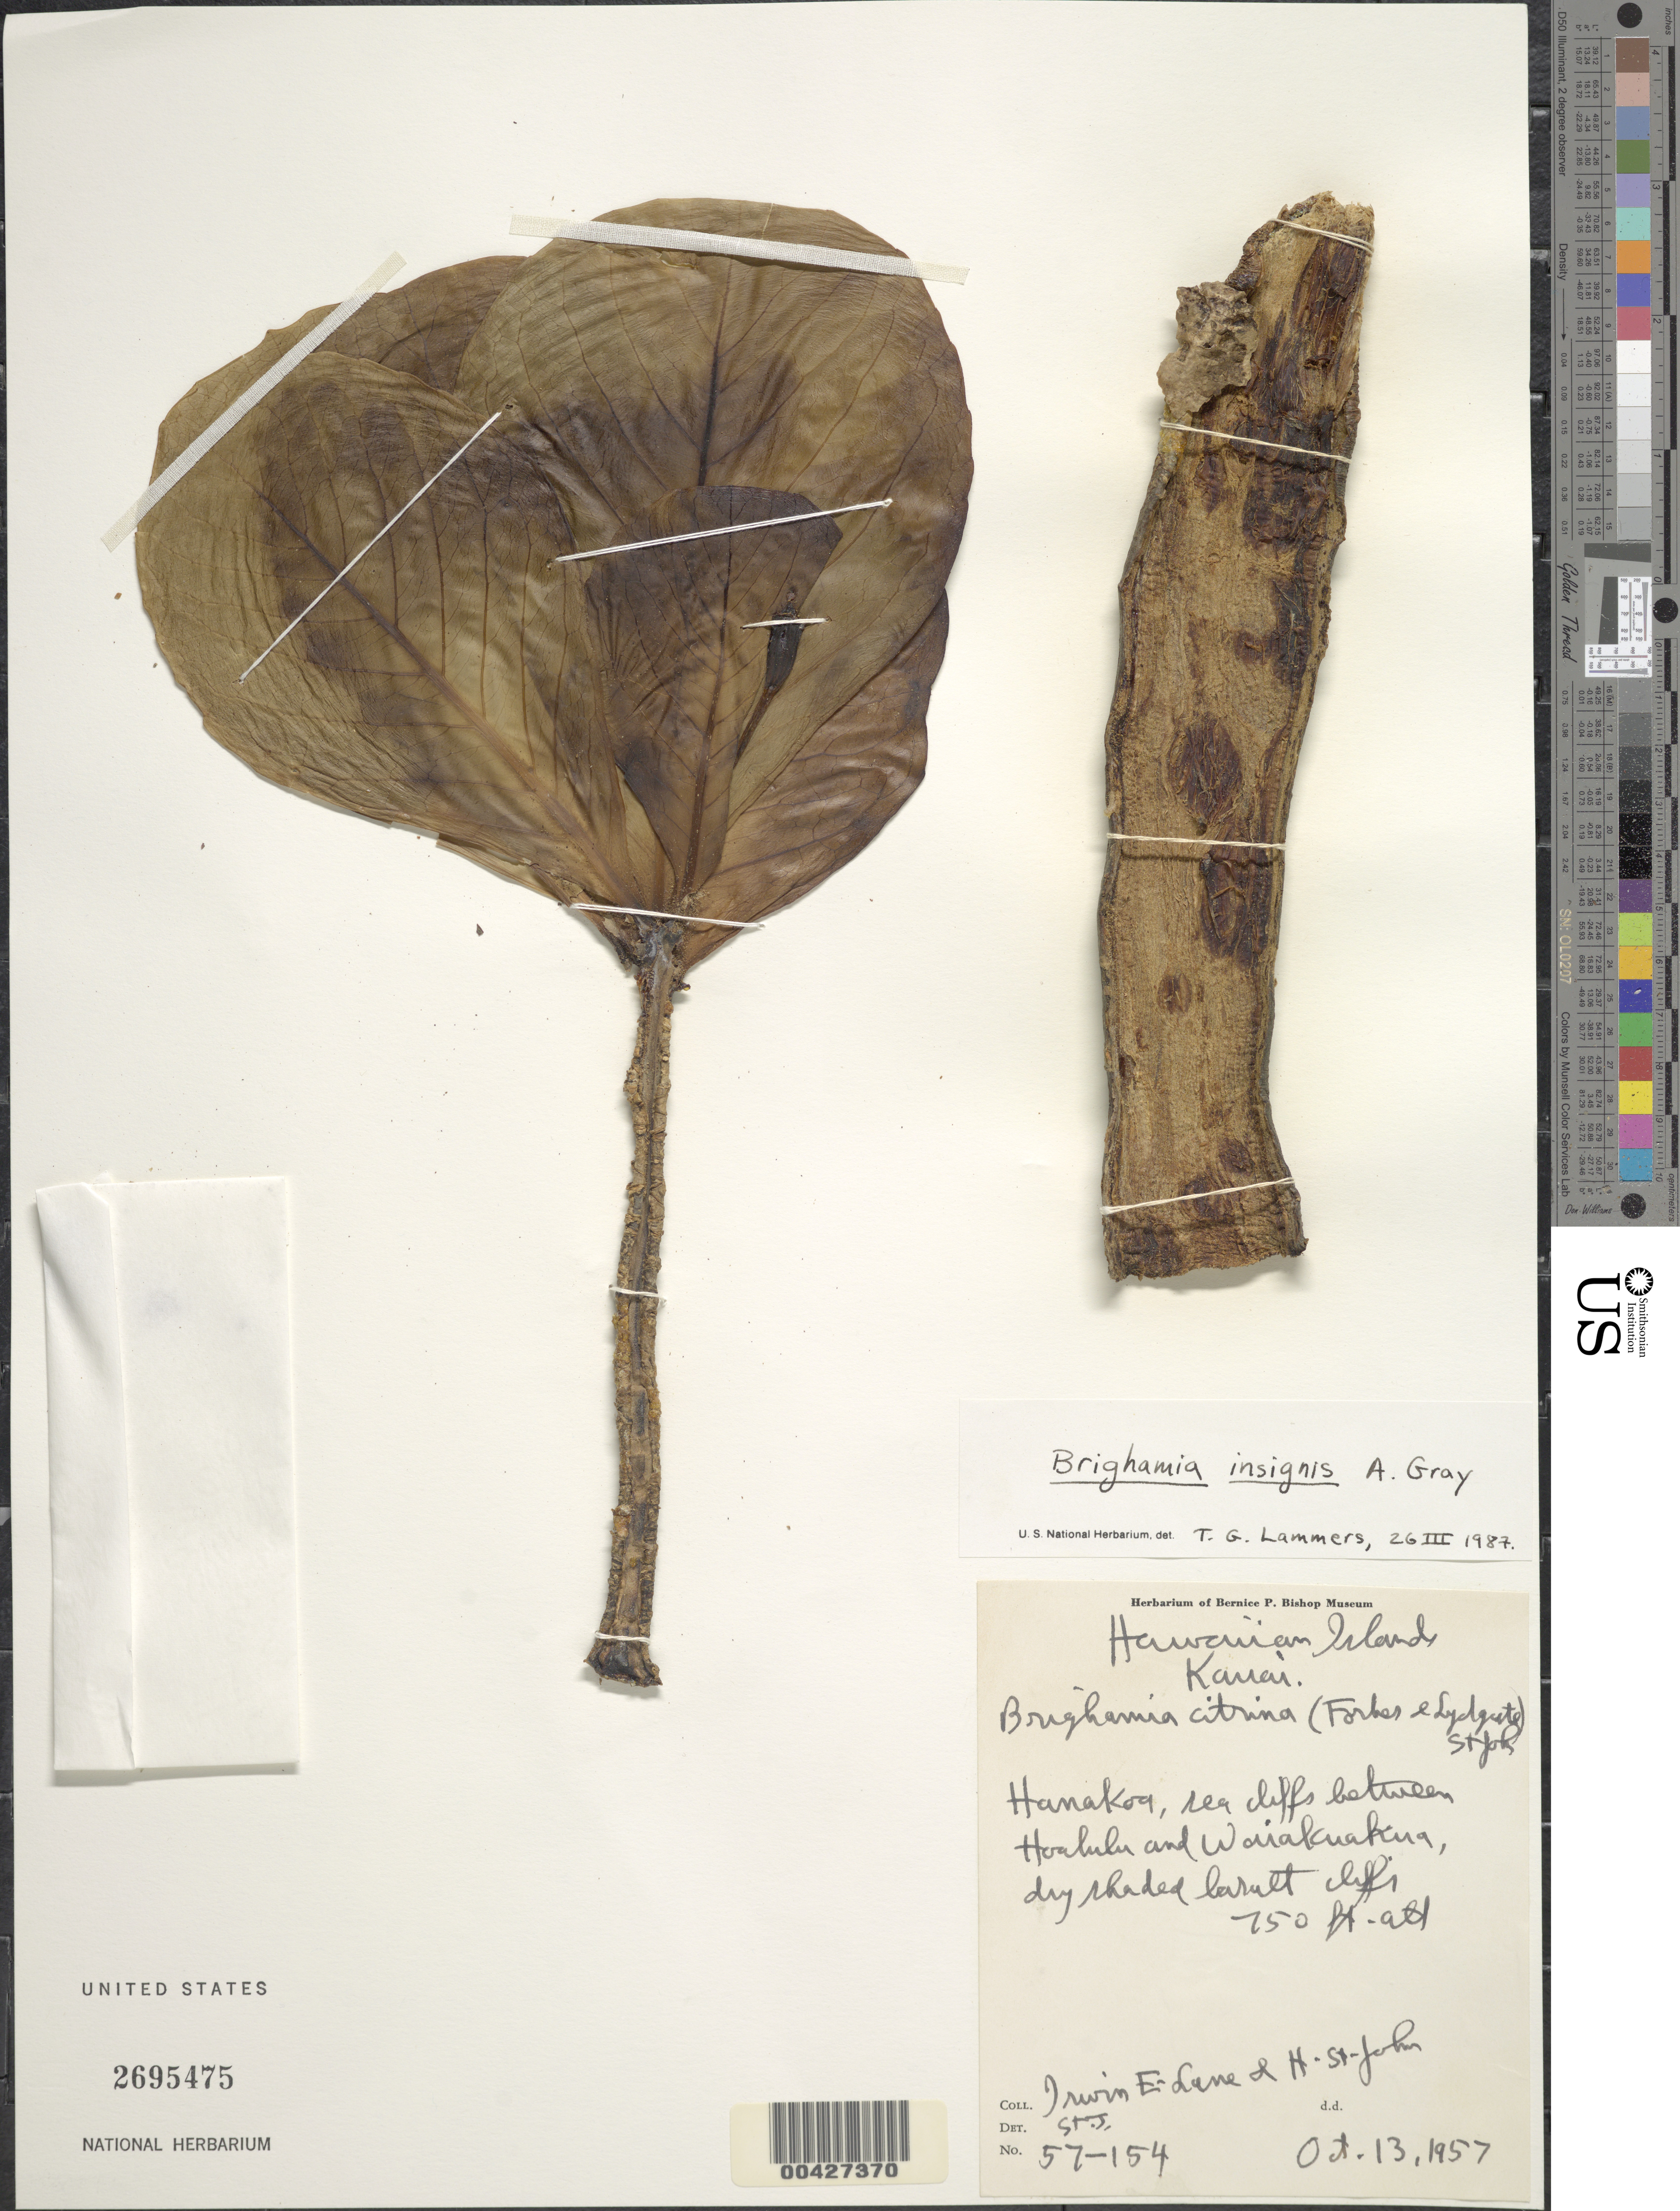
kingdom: Plantae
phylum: Tracheophyta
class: Magnoliopsida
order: Asterales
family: Campanulaceae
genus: Brighamia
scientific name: Brighamia insignis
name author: A. Gray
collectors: I. Lane & H. St. John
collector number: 57-154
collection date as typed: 13 Oct 1957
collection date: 1957-10-13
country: United States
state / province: Hawaii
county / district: Kauai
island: Kaua'i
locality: Hanakoa, sea cliffs between Hoalulu and Waiakuakua.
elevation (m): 229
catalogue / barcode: US 2695475